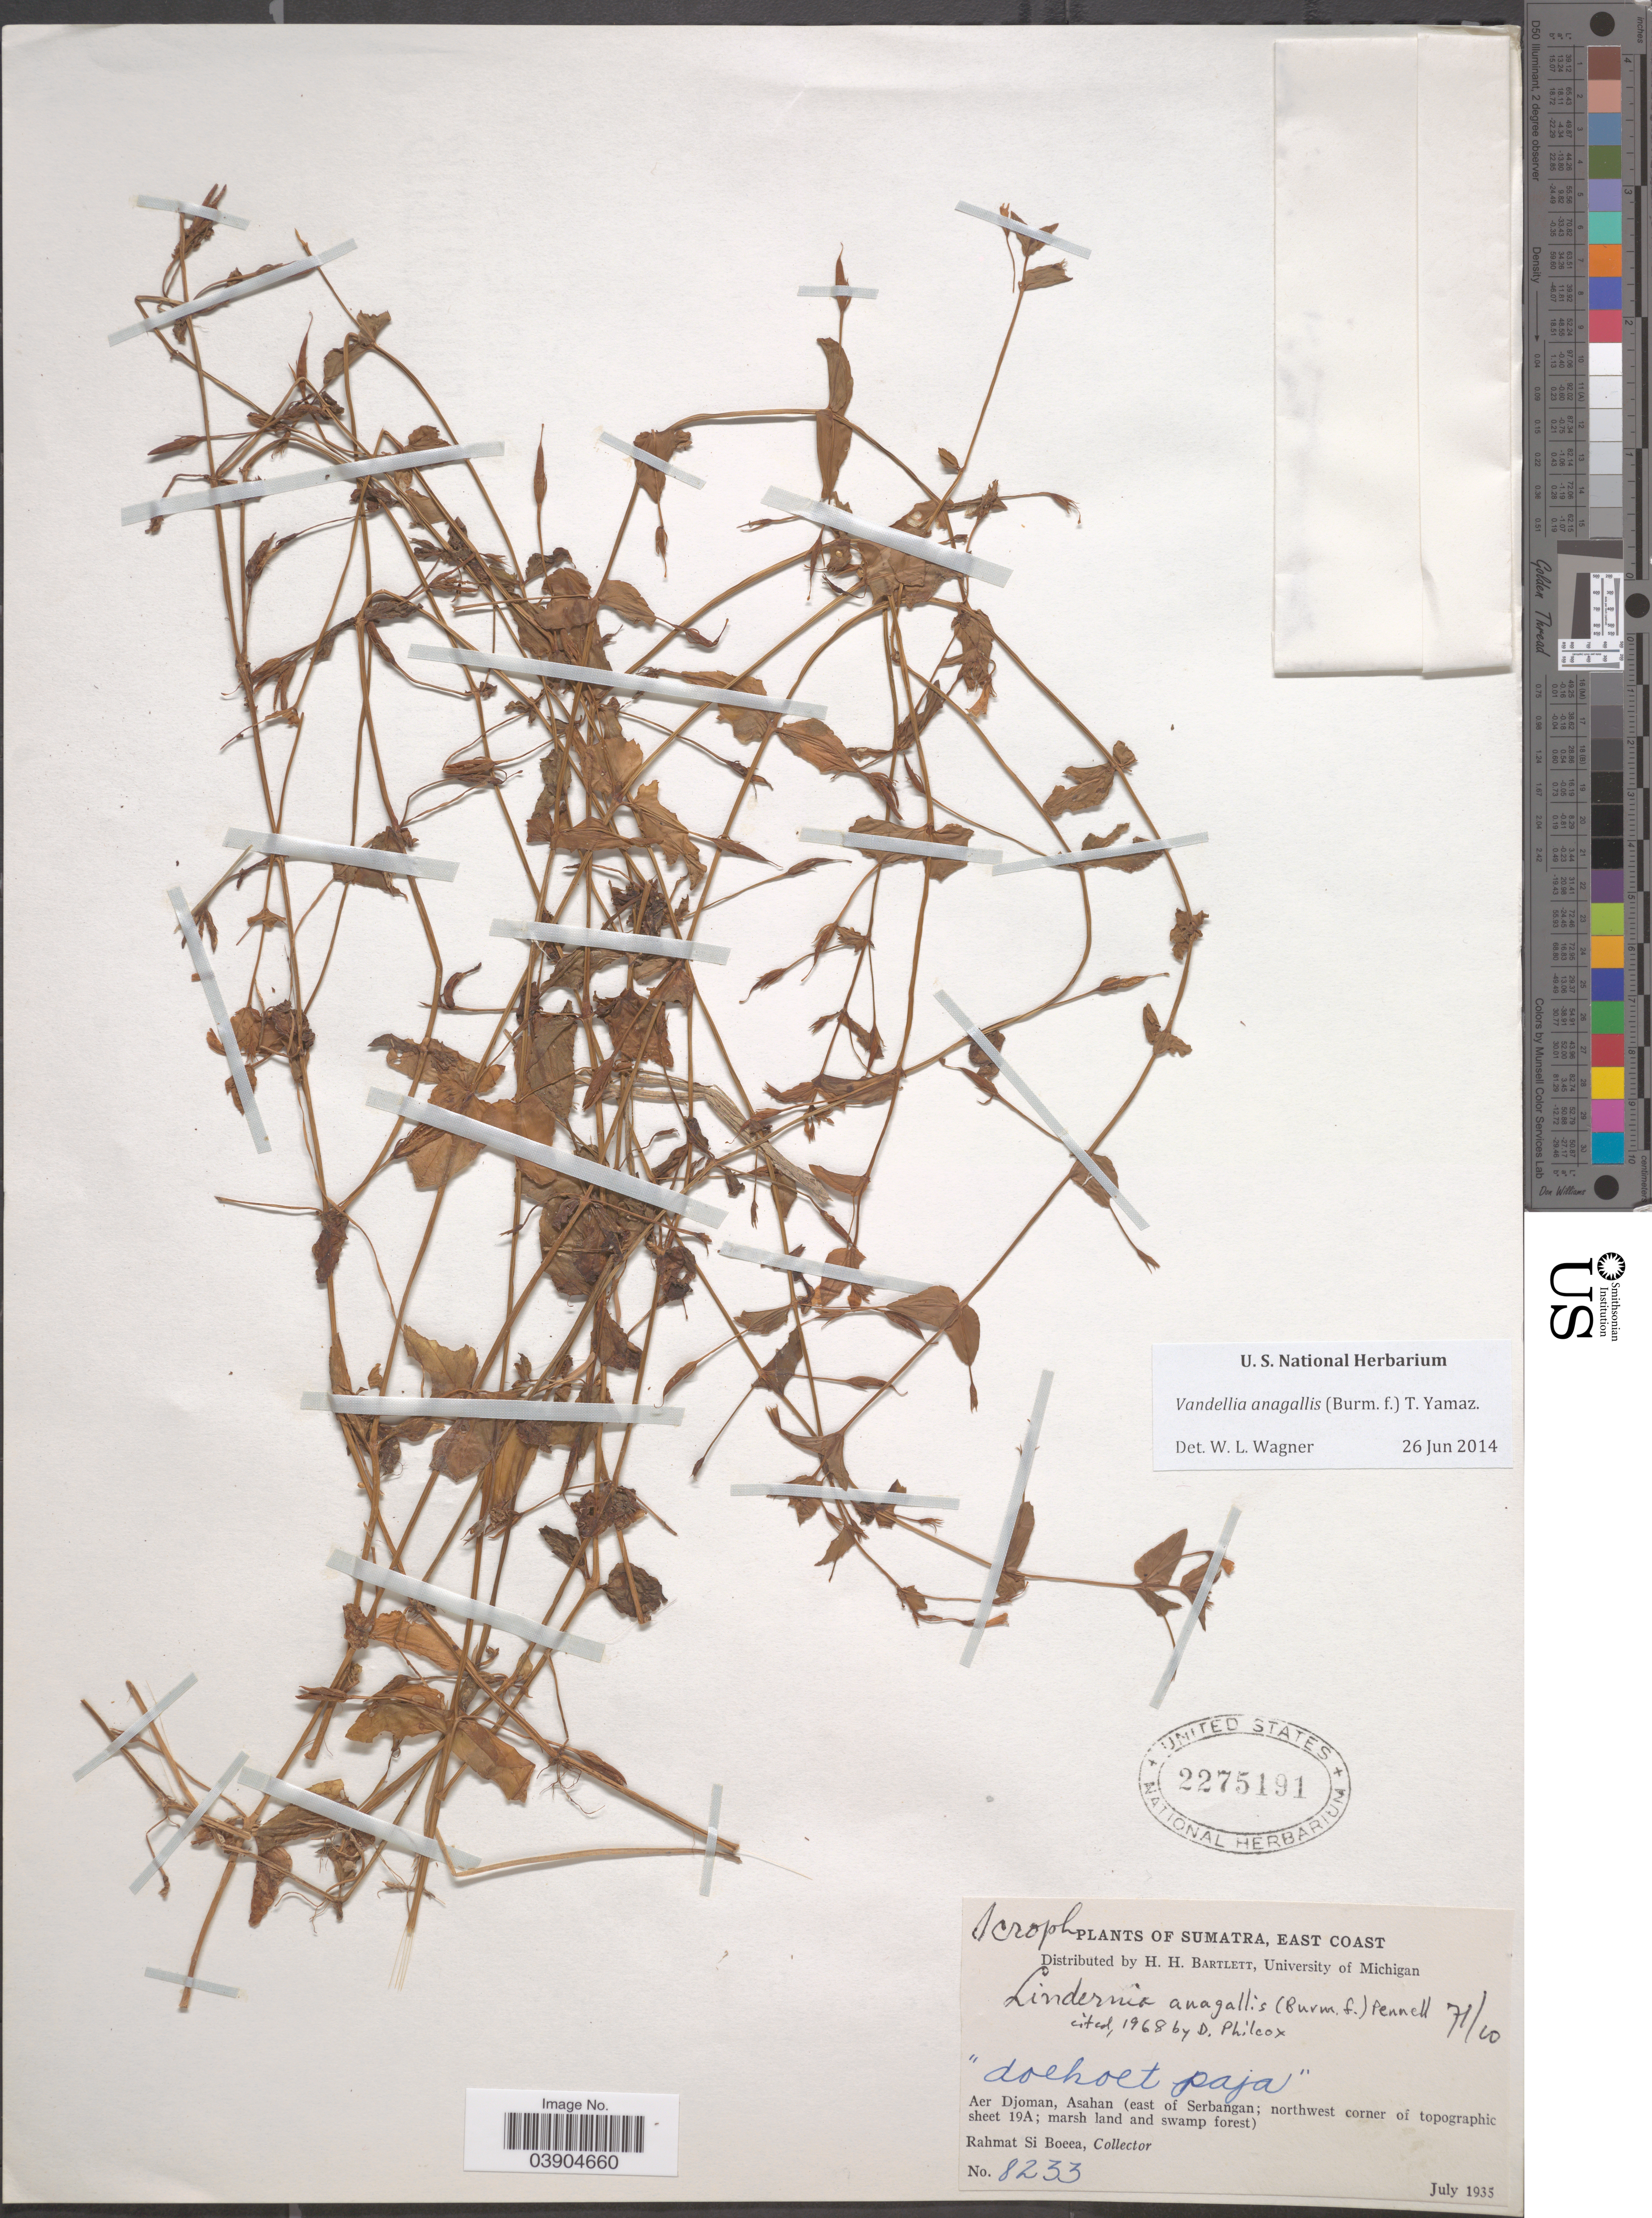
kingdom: Plantae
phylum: Tracheophyta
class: Magnoliopsida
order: Lamiales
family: Linderniaceae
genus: Lindernia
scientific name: Lindernia anagallis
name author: (Burm. f.) Pennell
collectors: Rahmat Si Boeea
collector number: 8233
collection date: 1935-07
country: Indonesia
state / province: Sumatra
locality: East Coast. Aer Djoman, Asahan (east of Serbangan; northwest corner of topographic sheet 19A).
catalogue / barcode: US 2275191